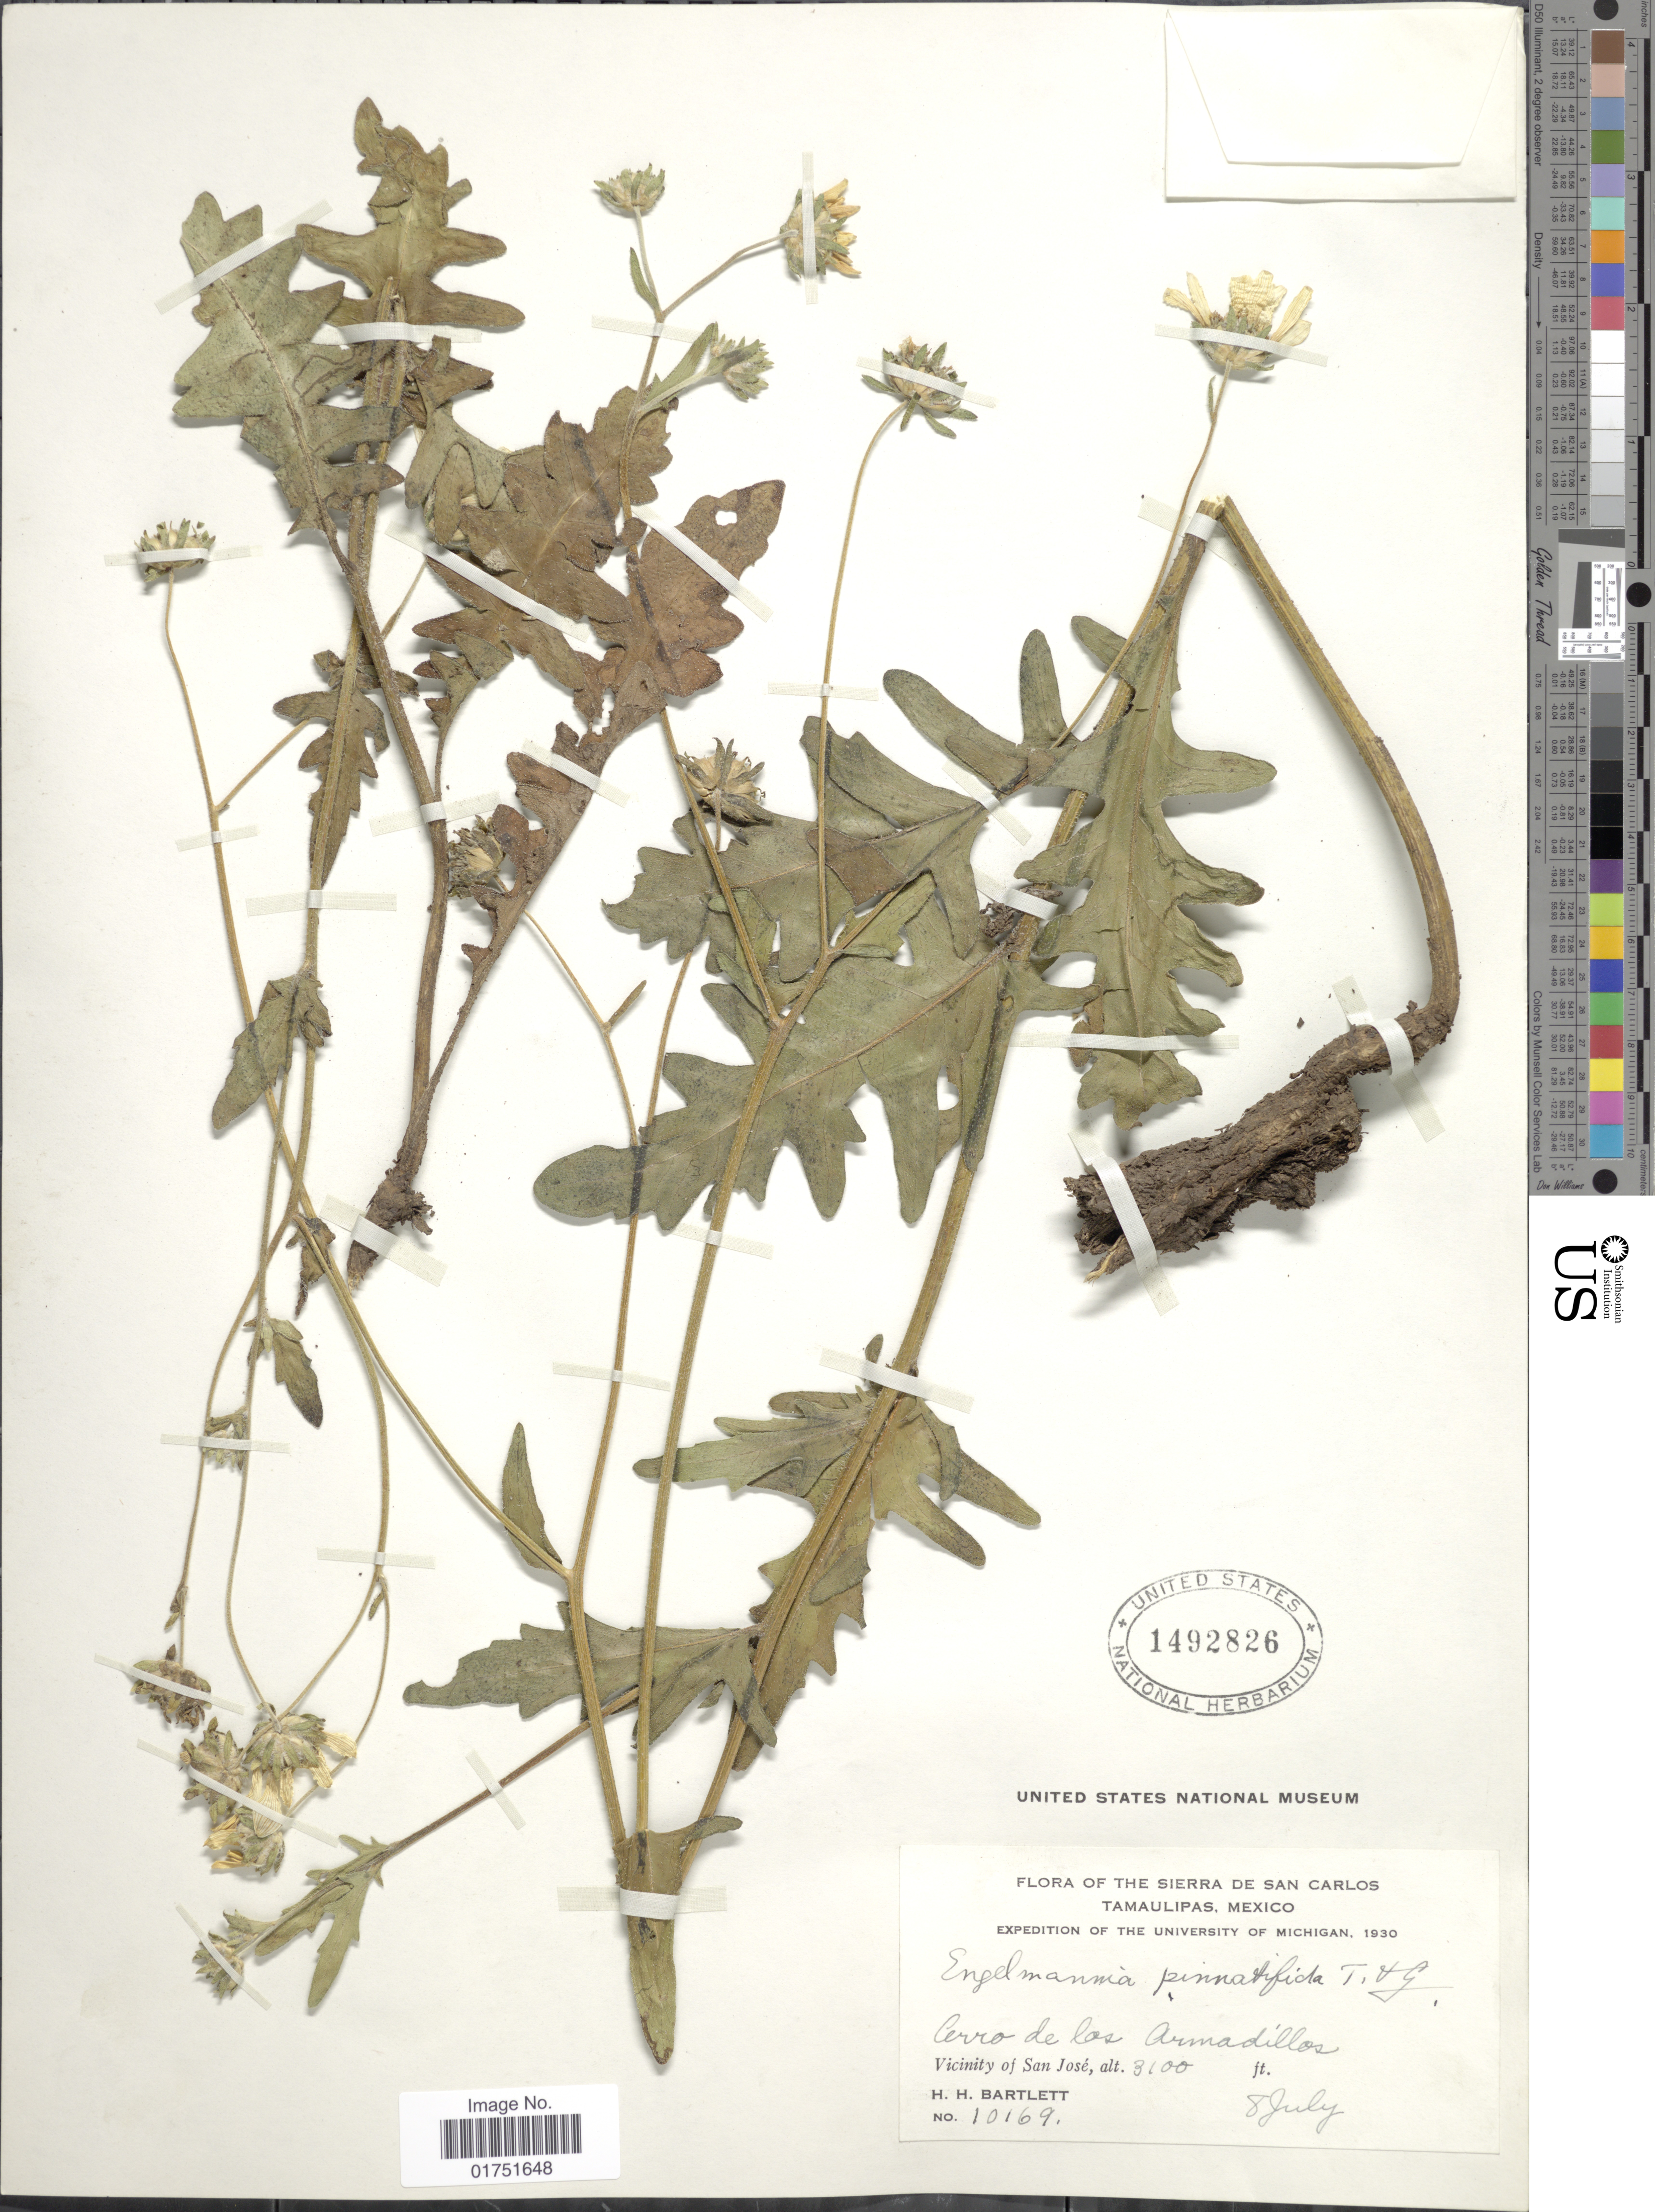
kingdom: Plantae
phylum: Tracheophyta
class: Magnoliopsida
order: Asterales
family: Asteraceae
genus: Engelmannia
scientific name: Engelmannia pinnatifida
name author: Torr. & A. Gray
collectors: H. H. Bartlett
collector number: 10169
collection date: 1930-07-08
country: Mexico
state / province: Tamaulipas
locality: Sierra de San Carlos, Cerro de los Armadillos, Vicinity of San Jose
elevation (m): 945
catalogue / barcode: US 1492826